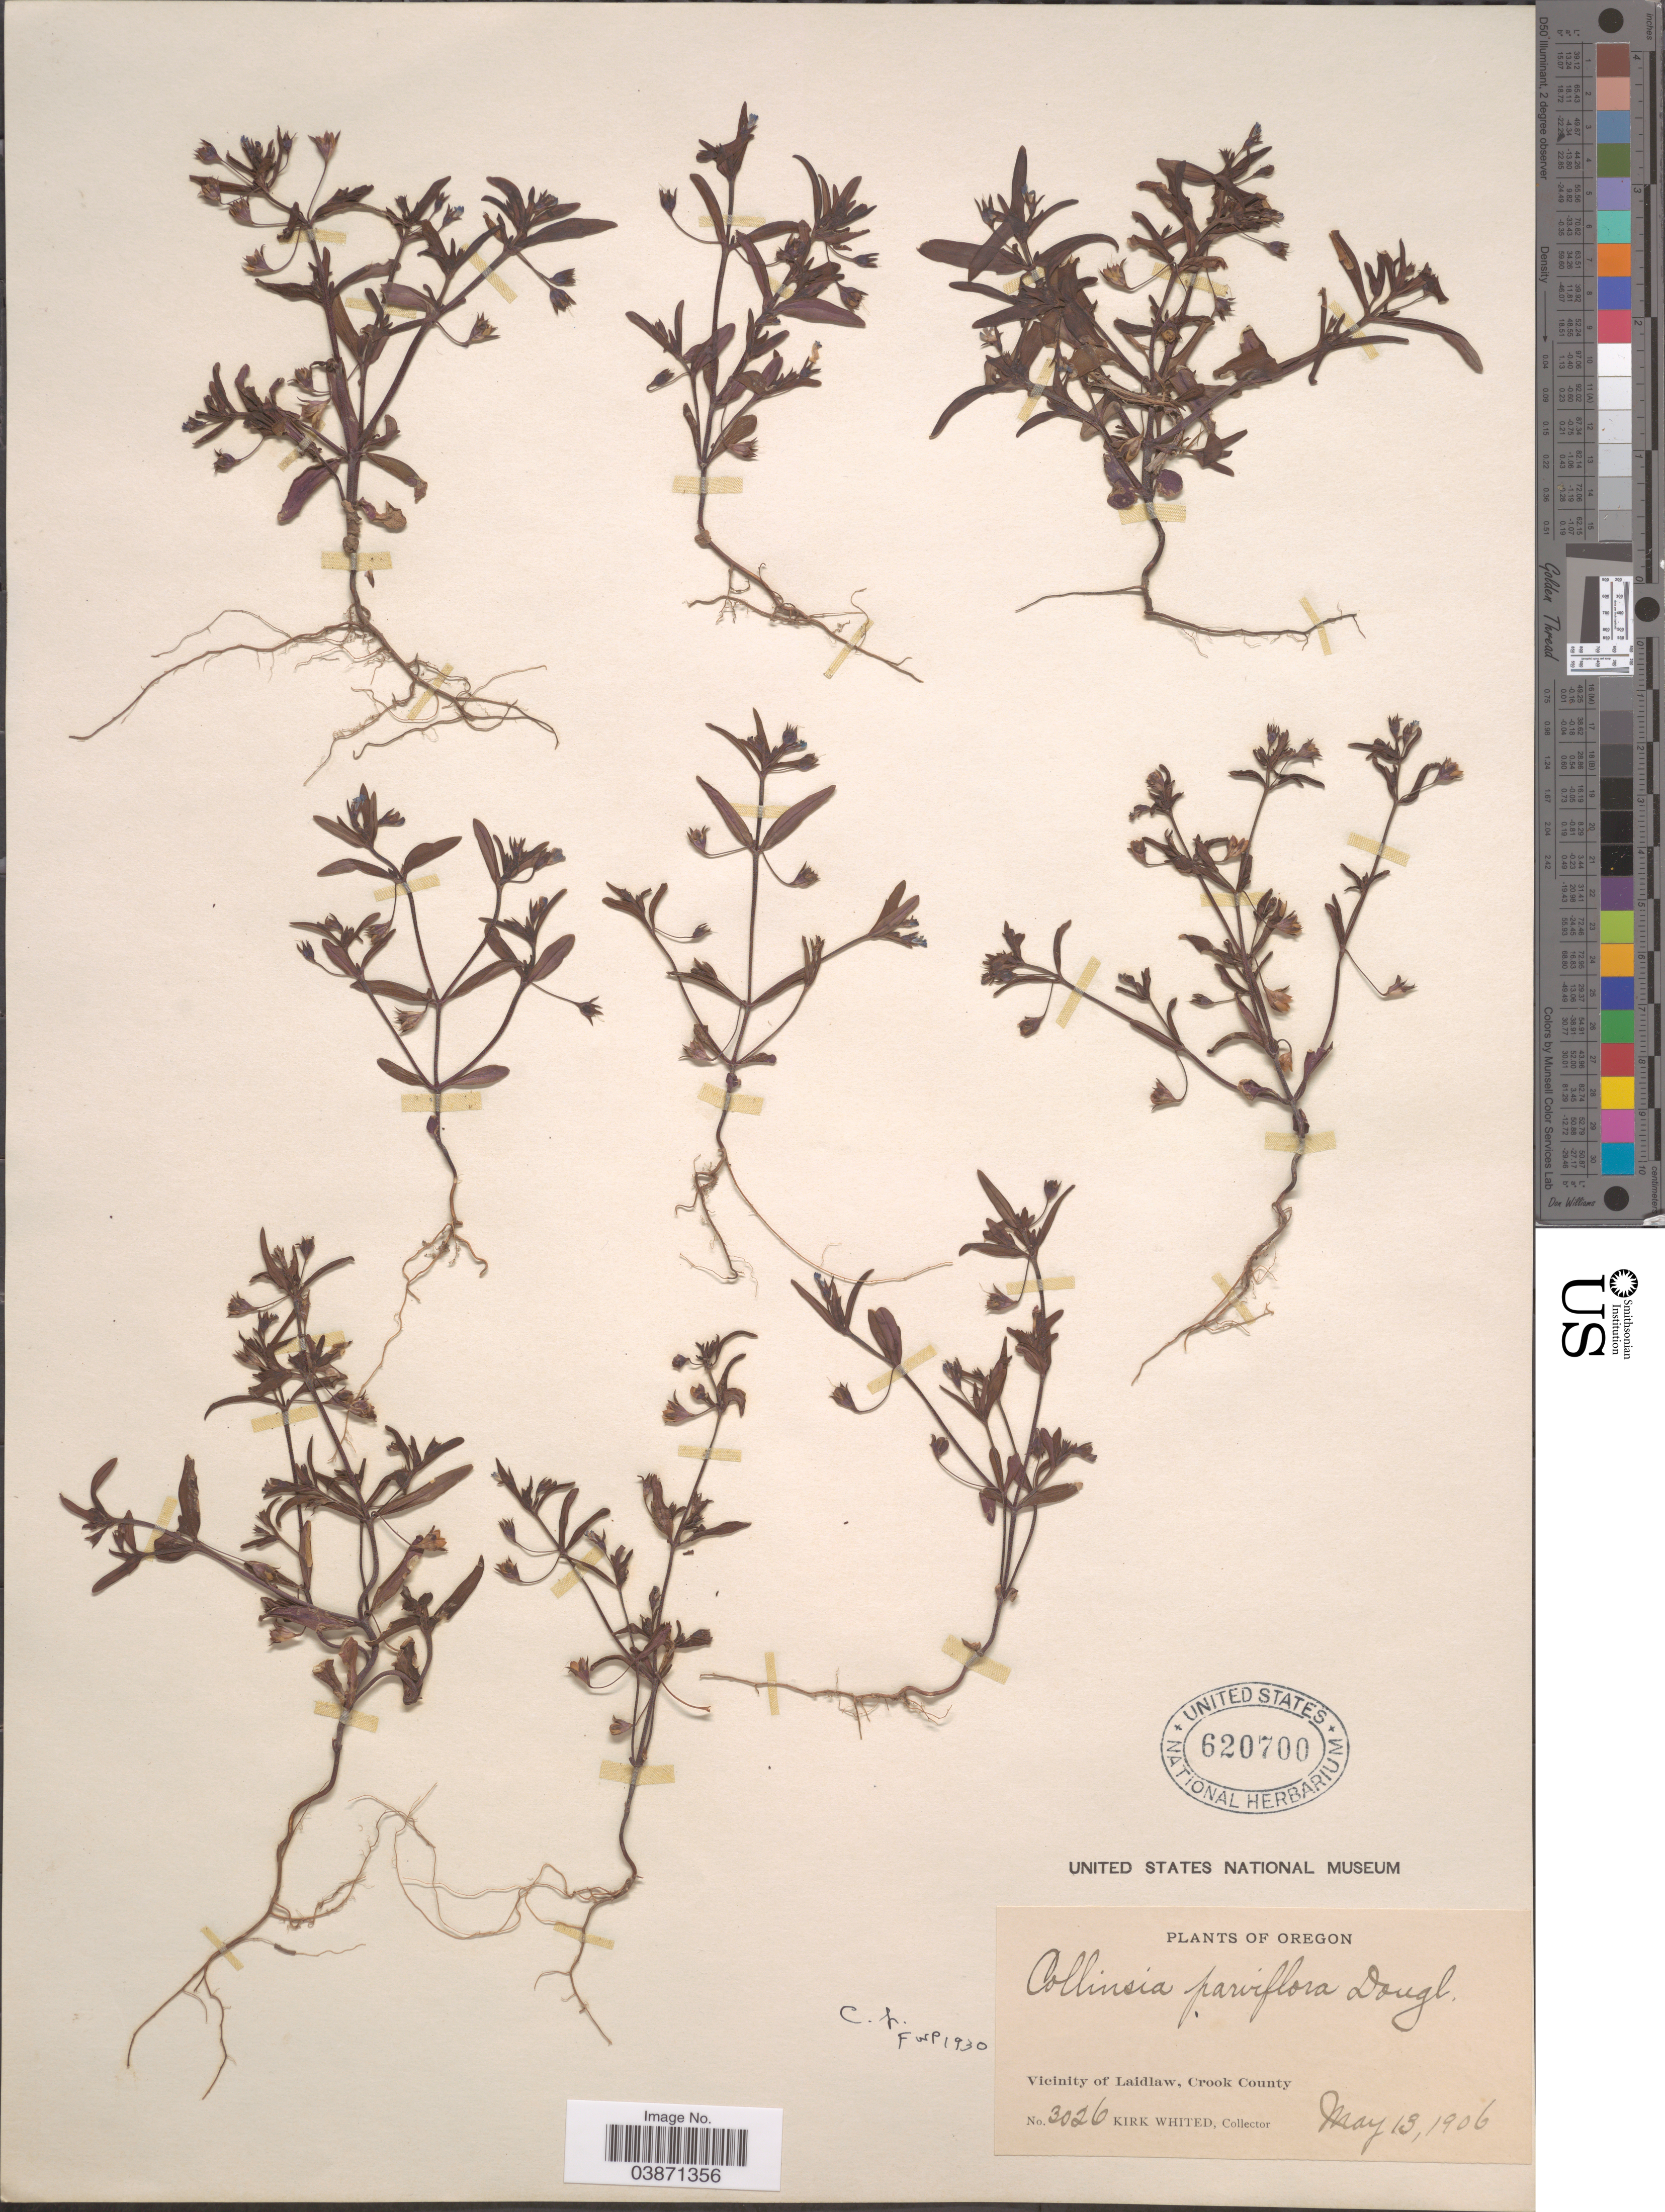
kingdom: Plantae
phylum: Tracheophyta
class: Magnoliopsida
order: Lamiales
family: Plantaginaceae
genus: Collinsia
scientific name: Collinsia parviflora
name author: Douglas ex Lindl.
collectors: K. Whited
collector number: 3026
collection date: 1906-05-13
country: United States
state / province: Oregon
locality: Vicinity of Laidlaw, Crook County.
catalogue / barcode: US 620700